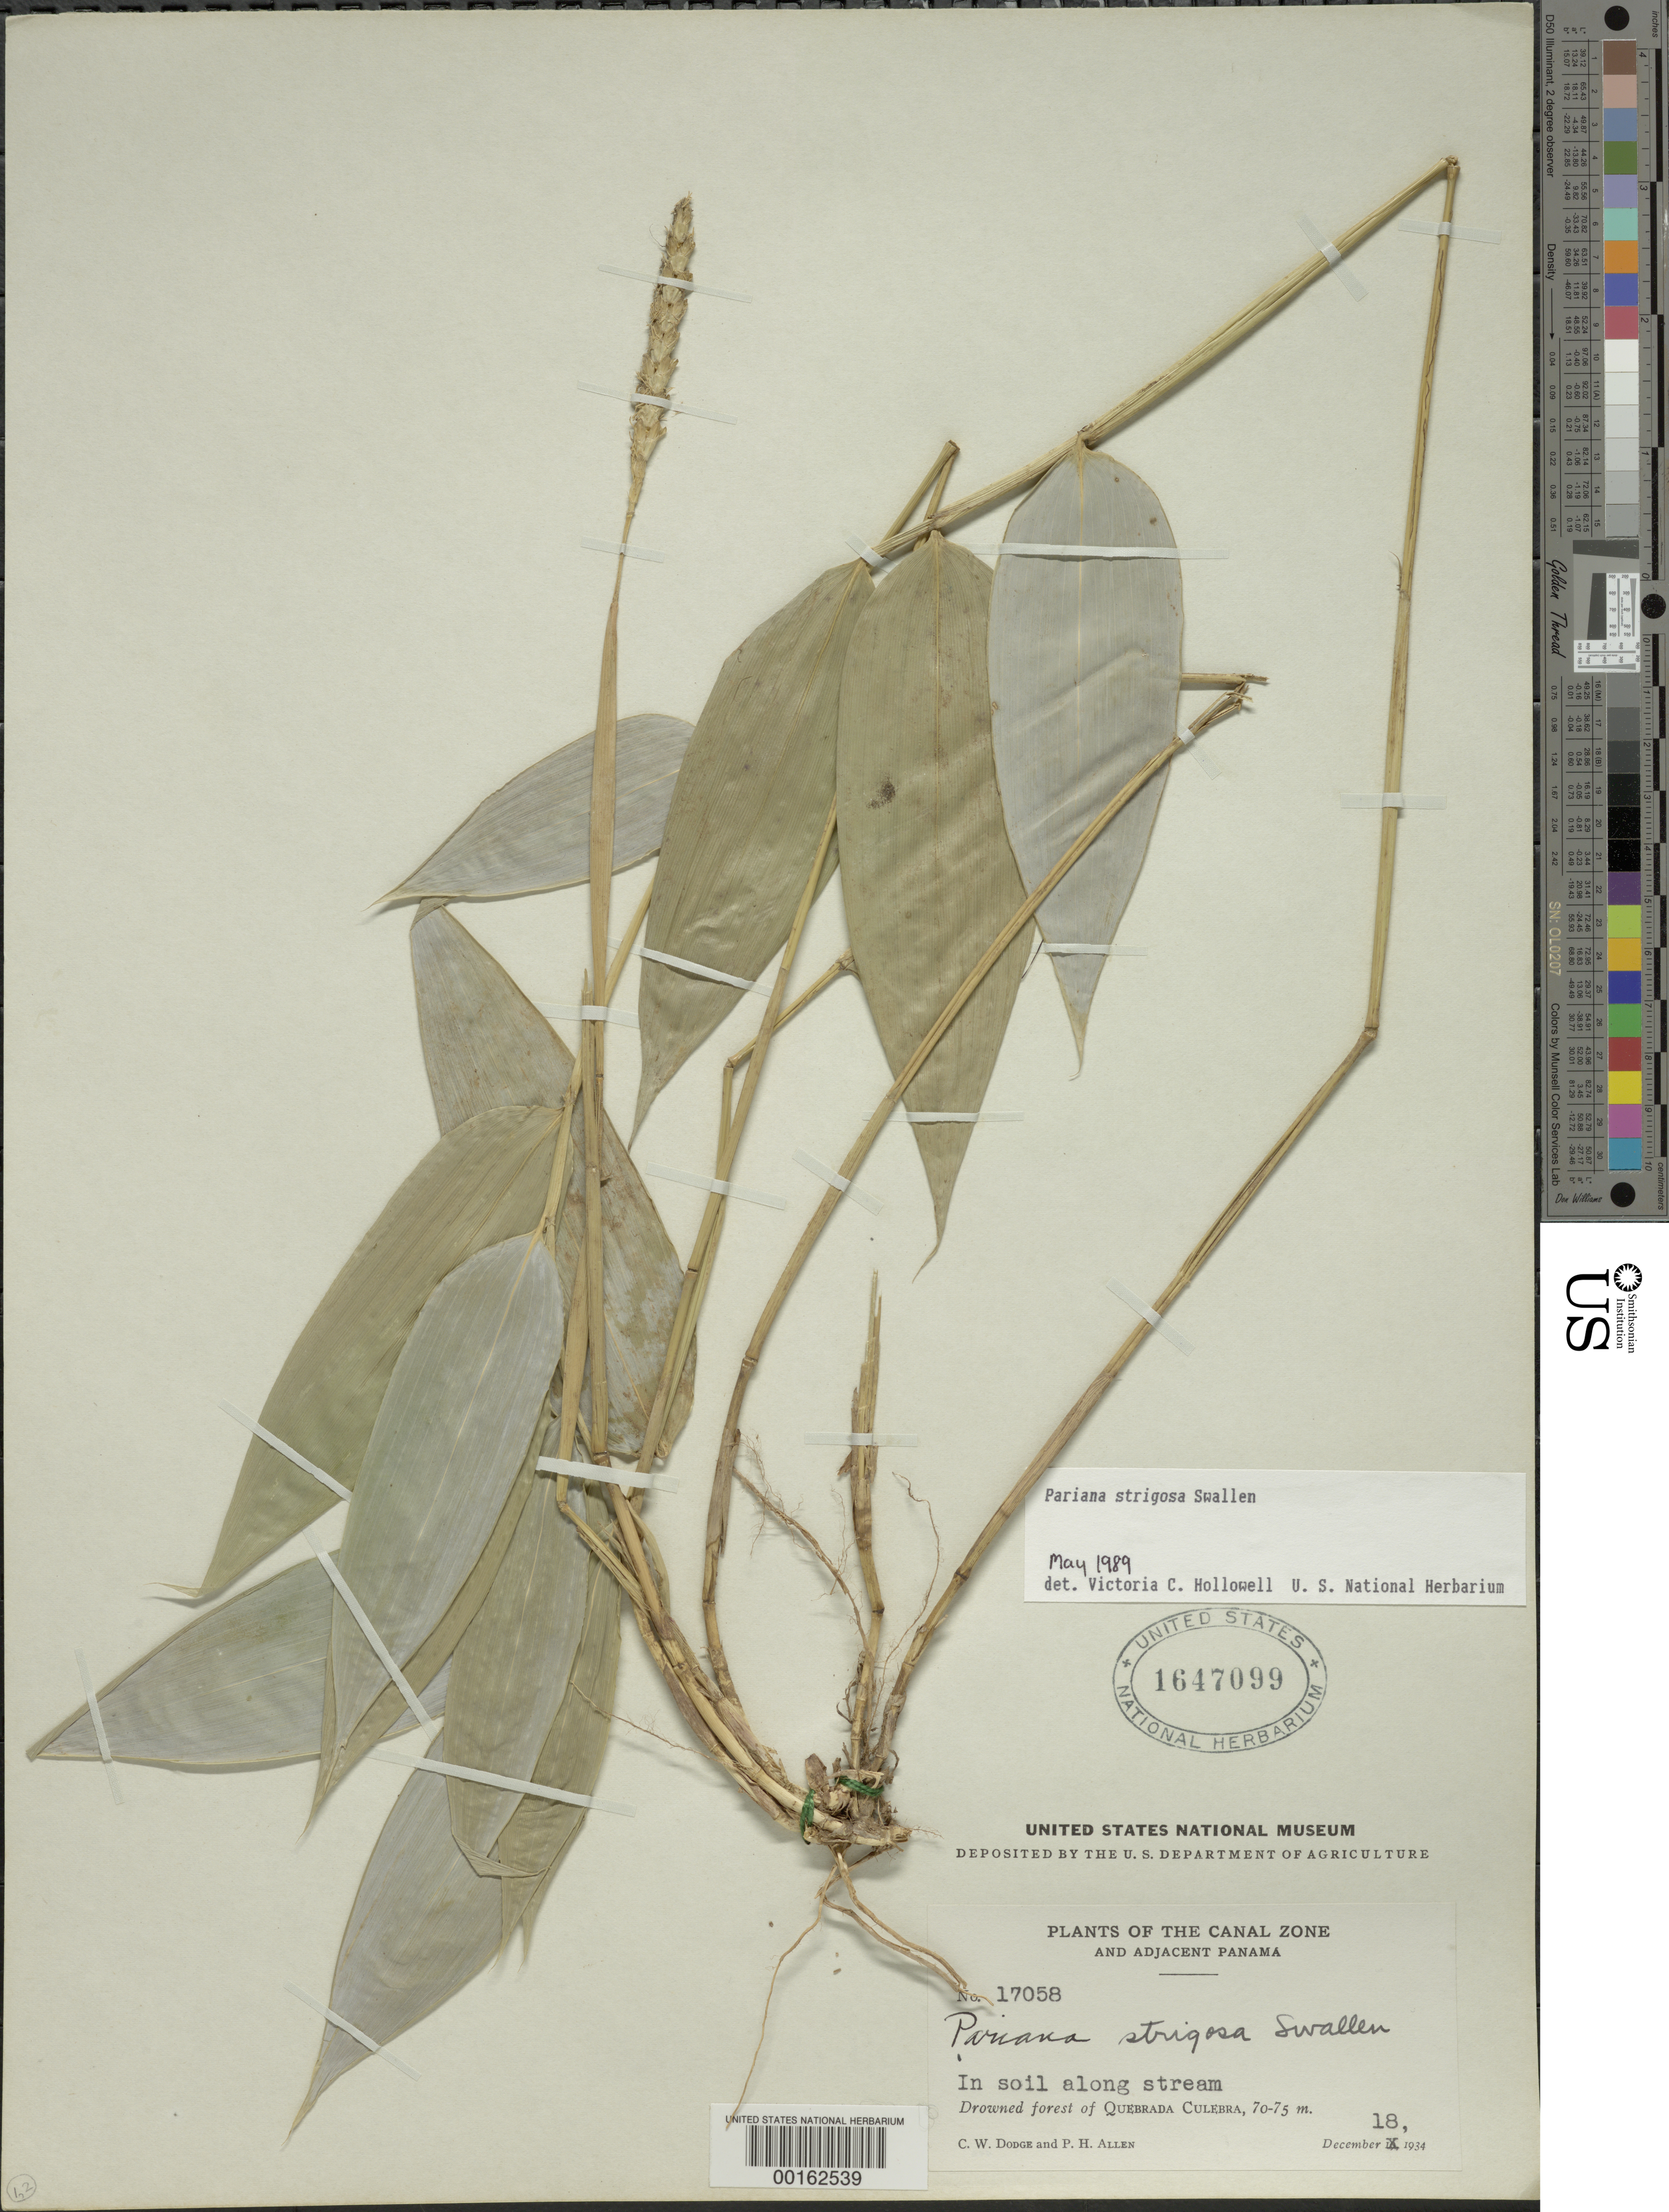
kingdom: Plantae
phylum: Tracheophyta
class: Liliopsida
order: Poales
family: Poaceae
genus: Pariana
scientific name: Pariana strigosa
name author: Swallen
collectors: C. Dodge & P. H. Allen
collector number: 17058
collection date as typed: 18 Dec 1934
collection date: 1934-12-18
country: Panama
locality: Quebrada Culebra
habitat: In soil along stream, downed forest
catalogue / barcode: US 1647099